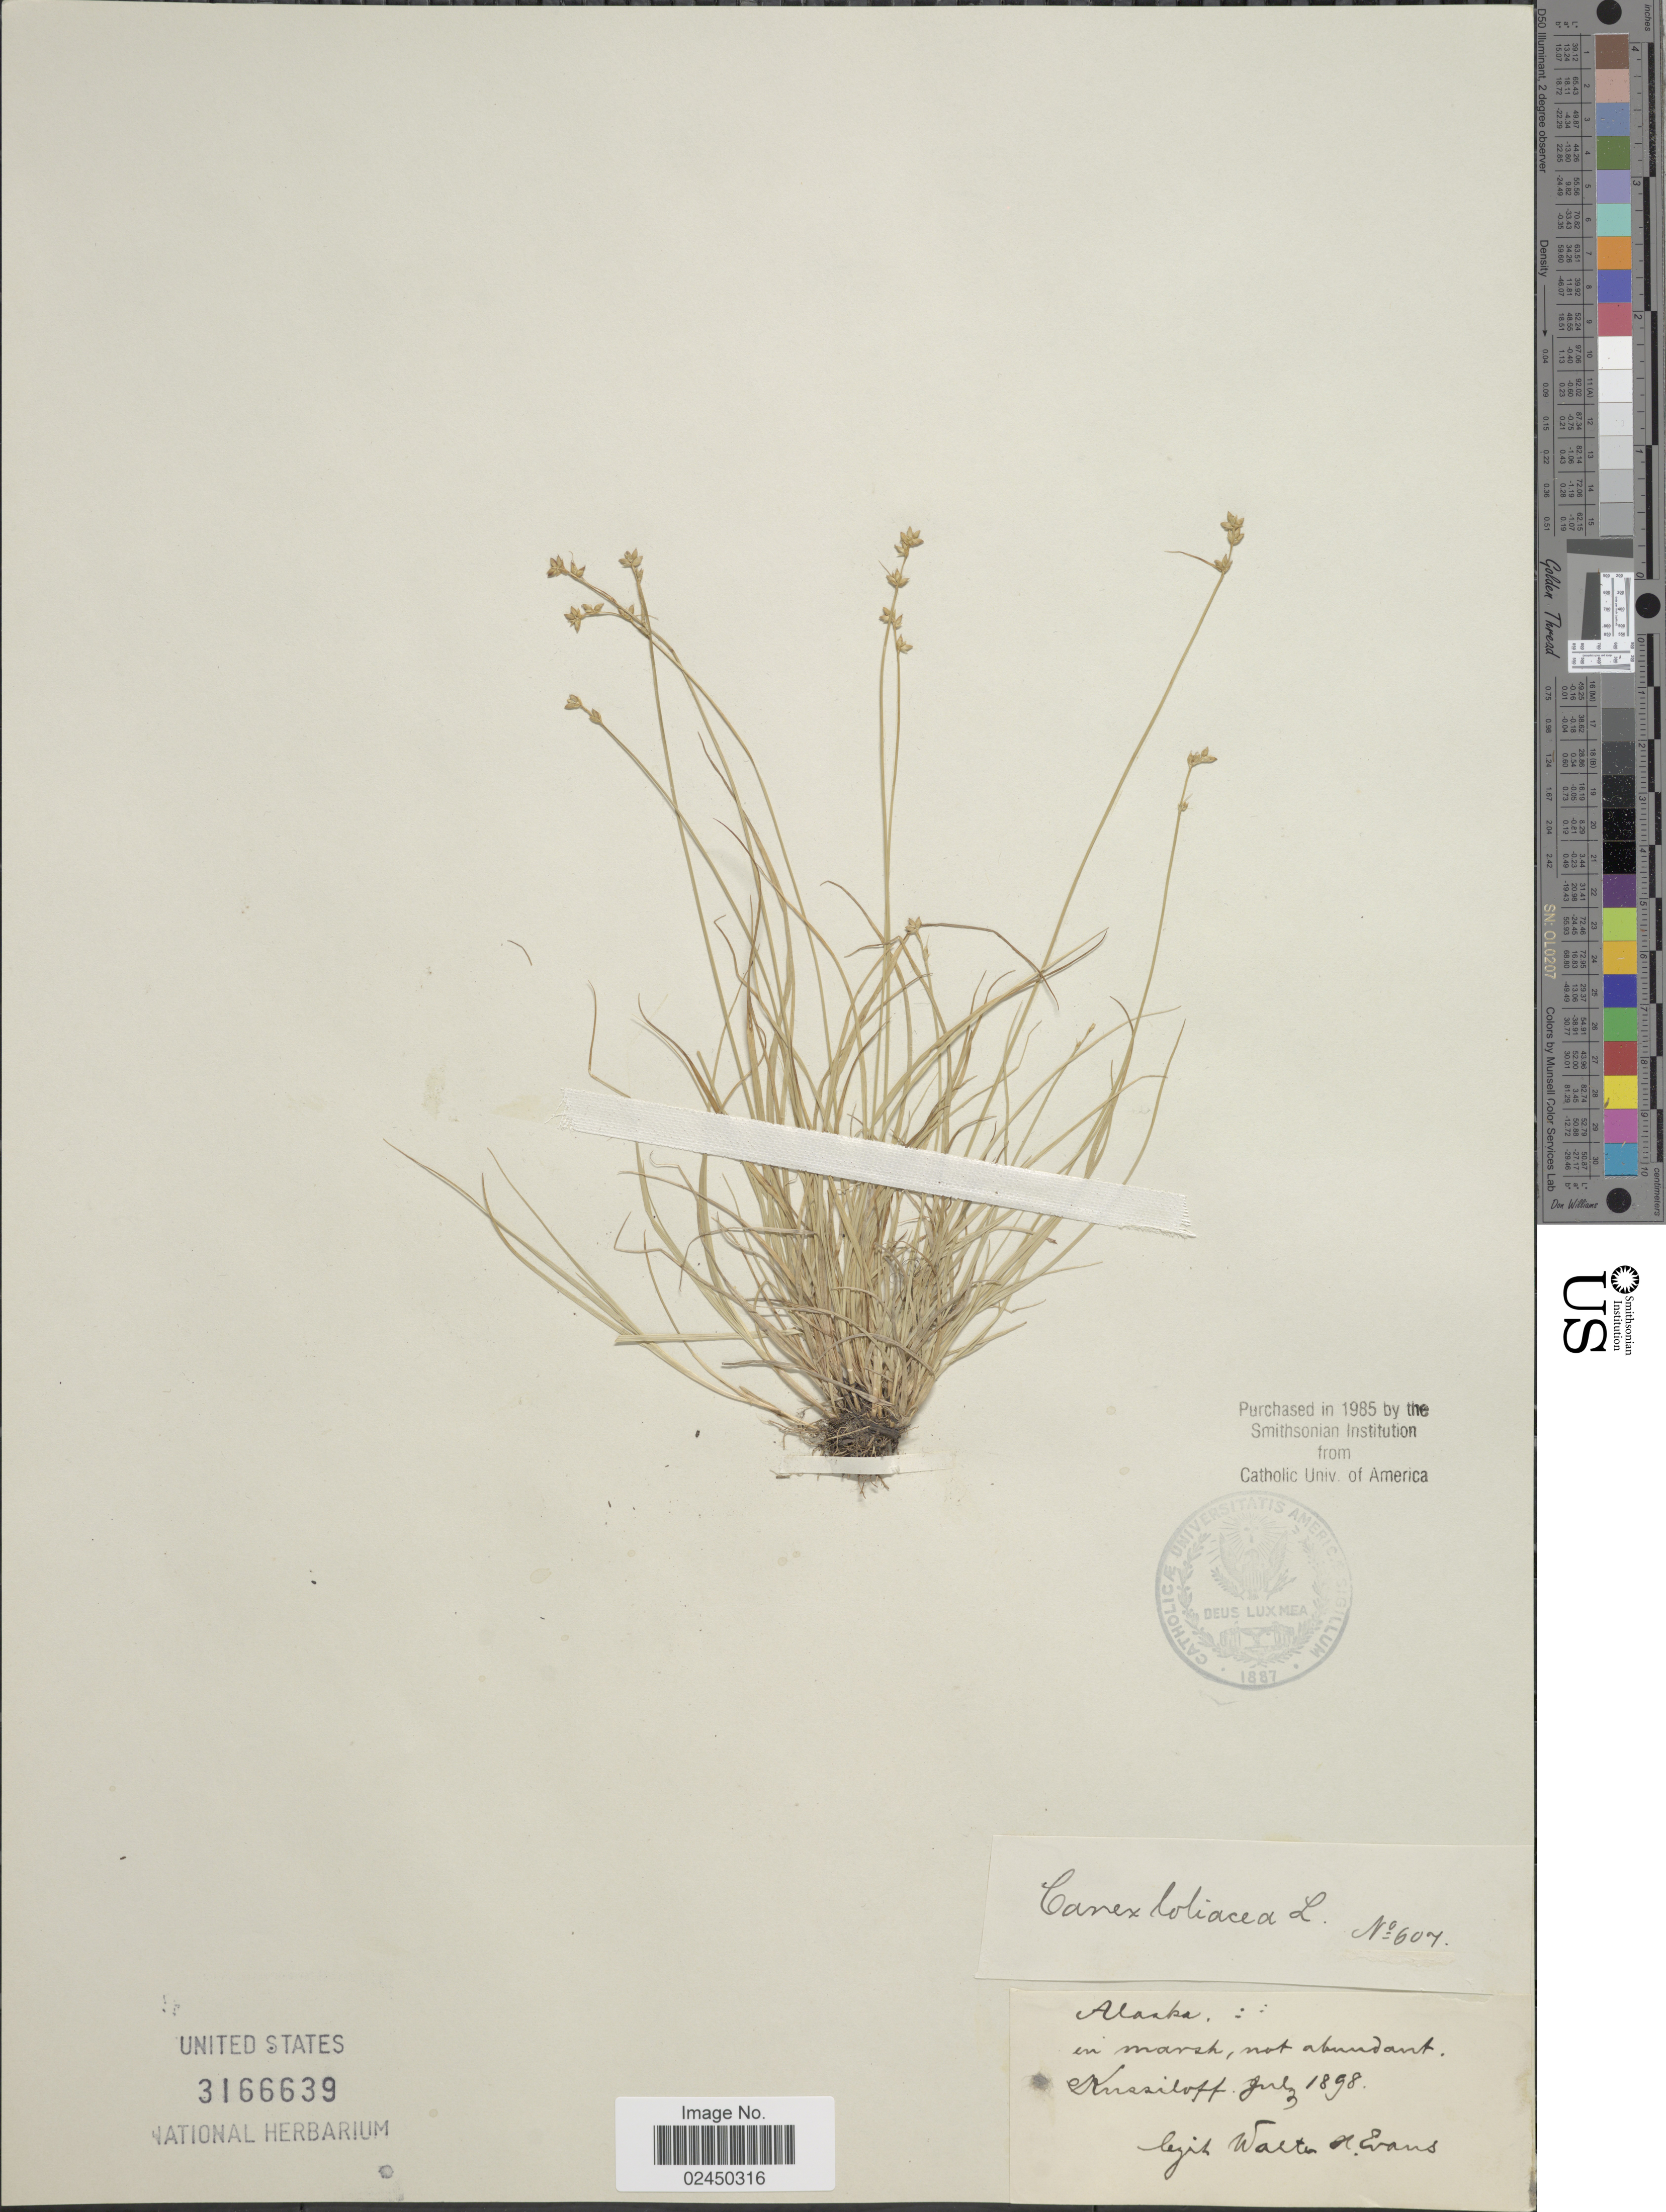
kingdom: Plantae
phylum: Tracheophyta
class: Liliopsida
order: Poales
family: Cyperaceae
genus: Carex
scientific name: Carex loliacea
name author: L.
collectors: W. H. Evans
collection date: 1898-07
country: United States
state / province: Alaska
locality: Alaska, in marsh, not abundant, Kussifloff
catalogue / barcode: US 3166639